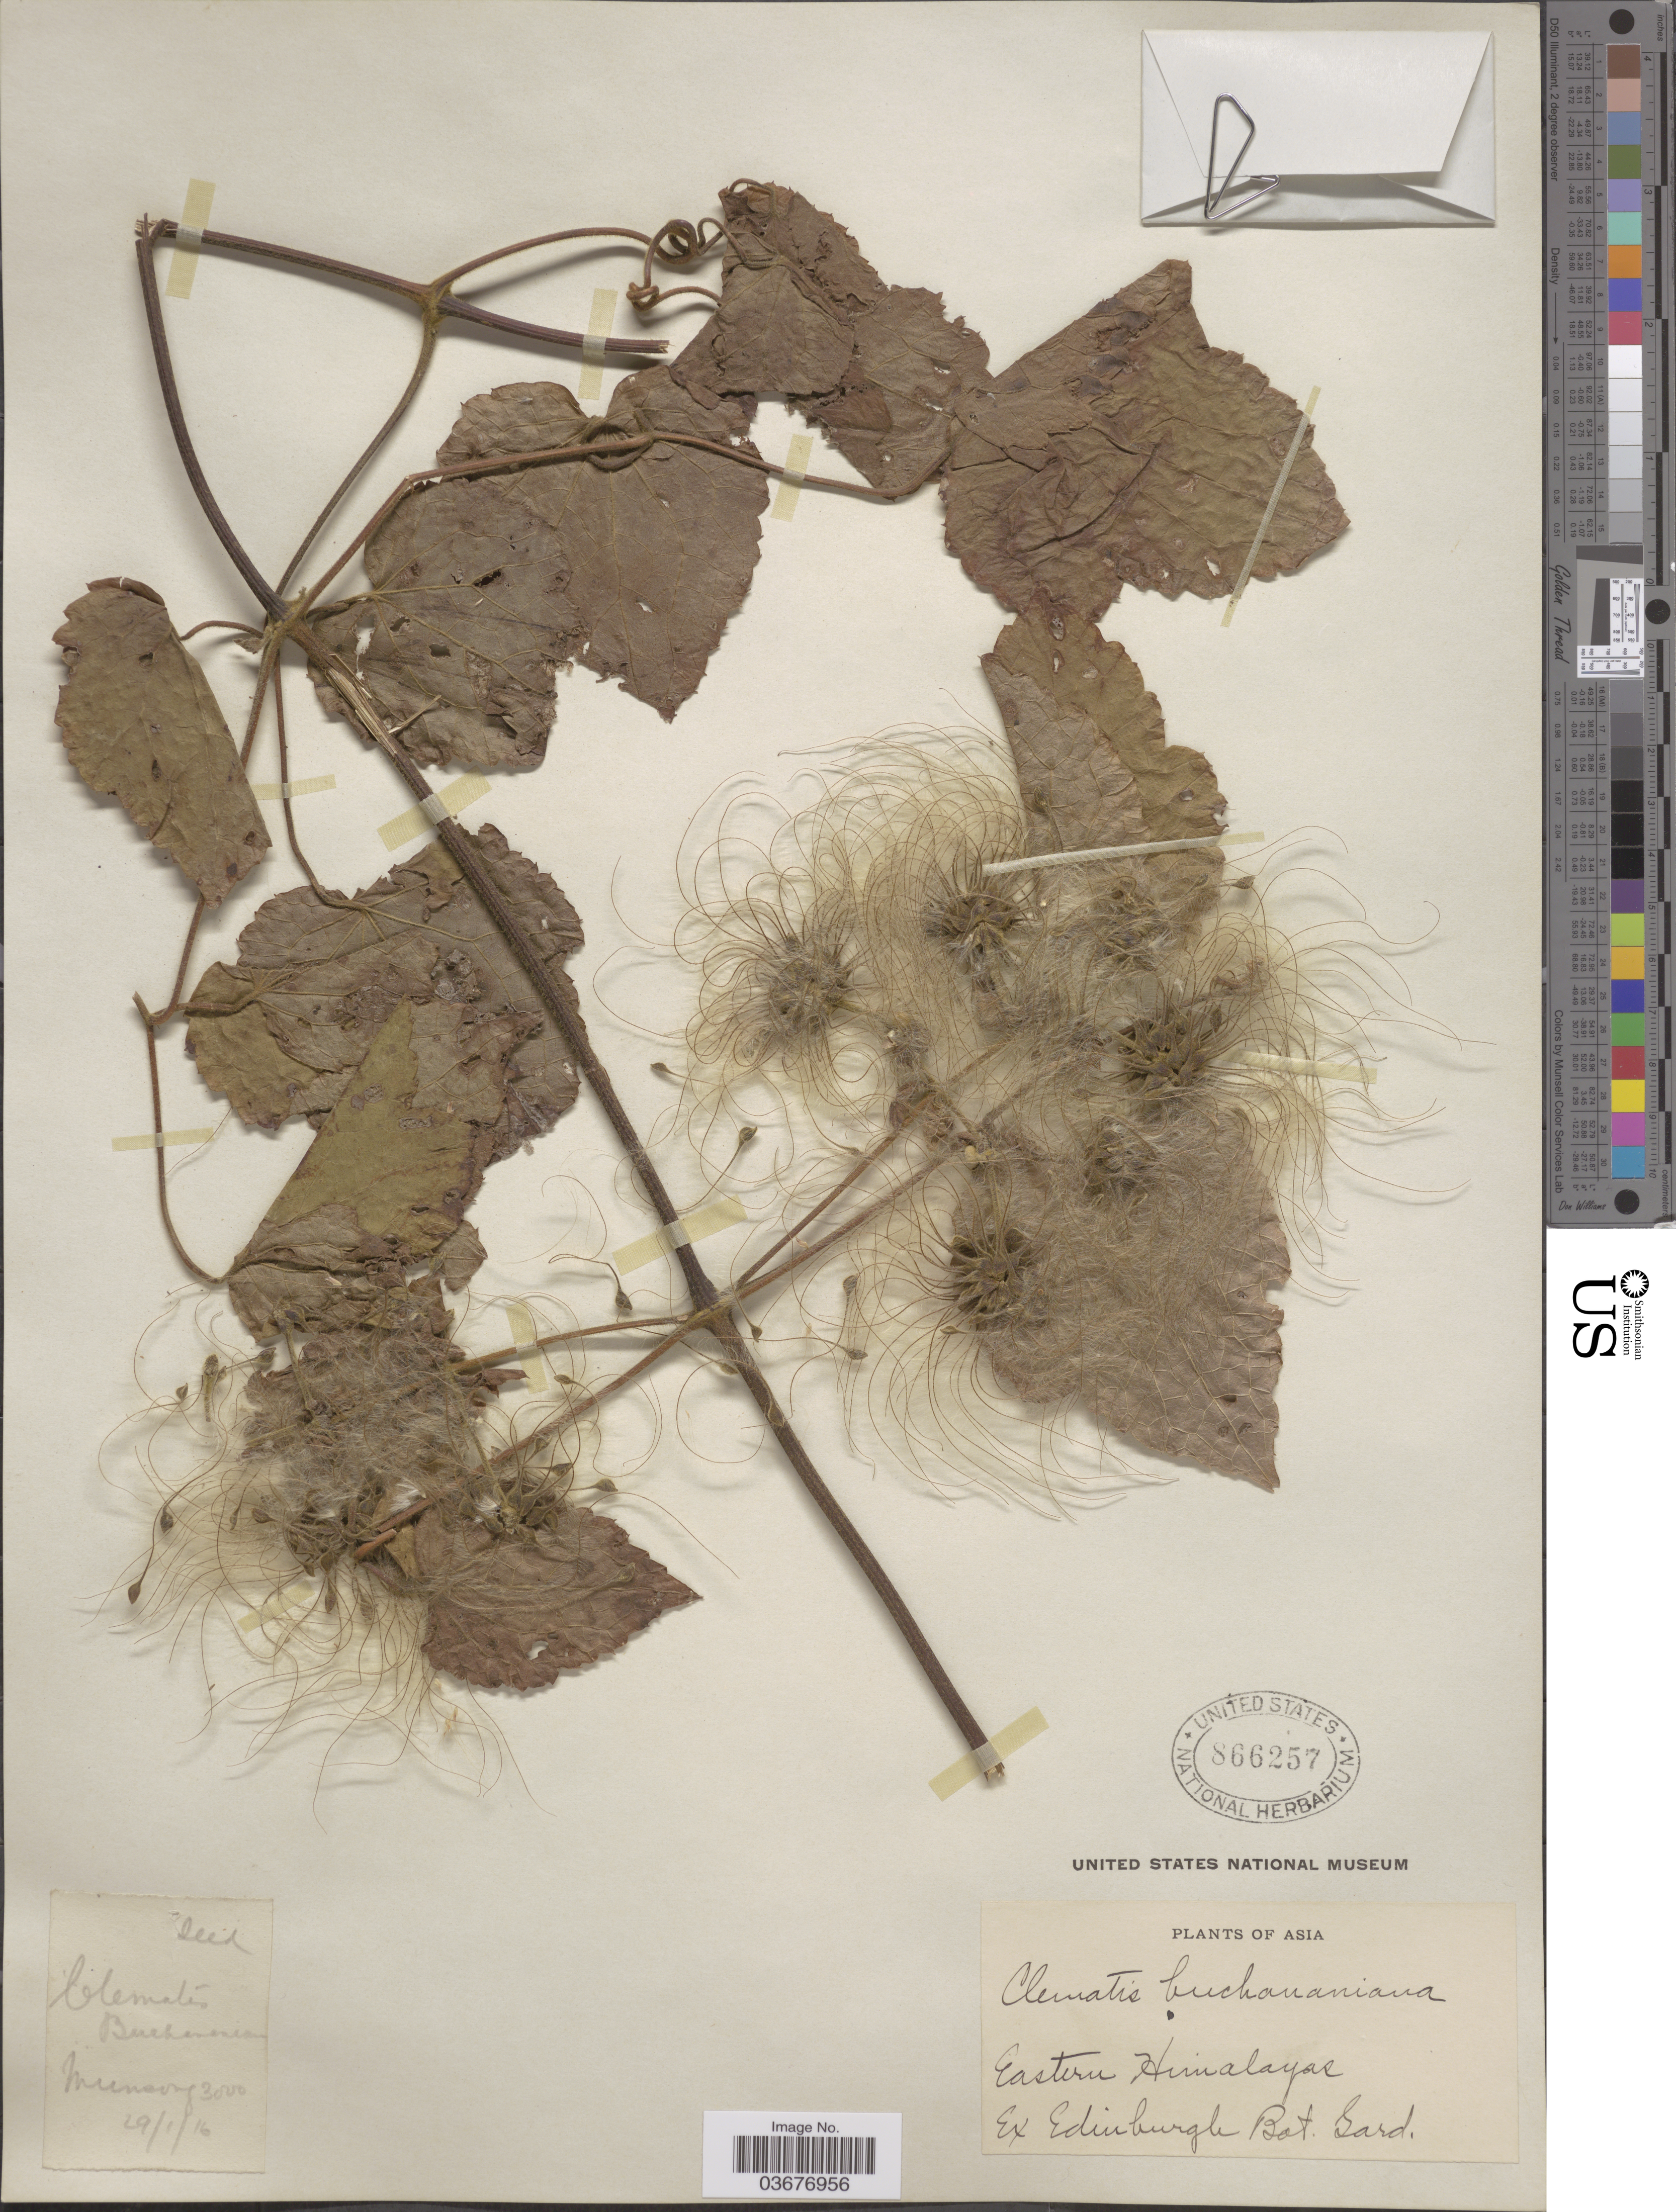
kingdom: Plantae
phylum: Tracheophyta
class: Magnoliopsida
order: Ranunculales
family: Ranunculaceae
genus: Clematis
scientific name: Clematis buchananiana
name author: DC.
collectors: Edinburg Bot. Gard.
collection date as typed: Transcribed d/m/y: 29/1/16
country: India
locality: Asia. Eastern Himalayas. Munsong.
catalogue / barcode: US 866257